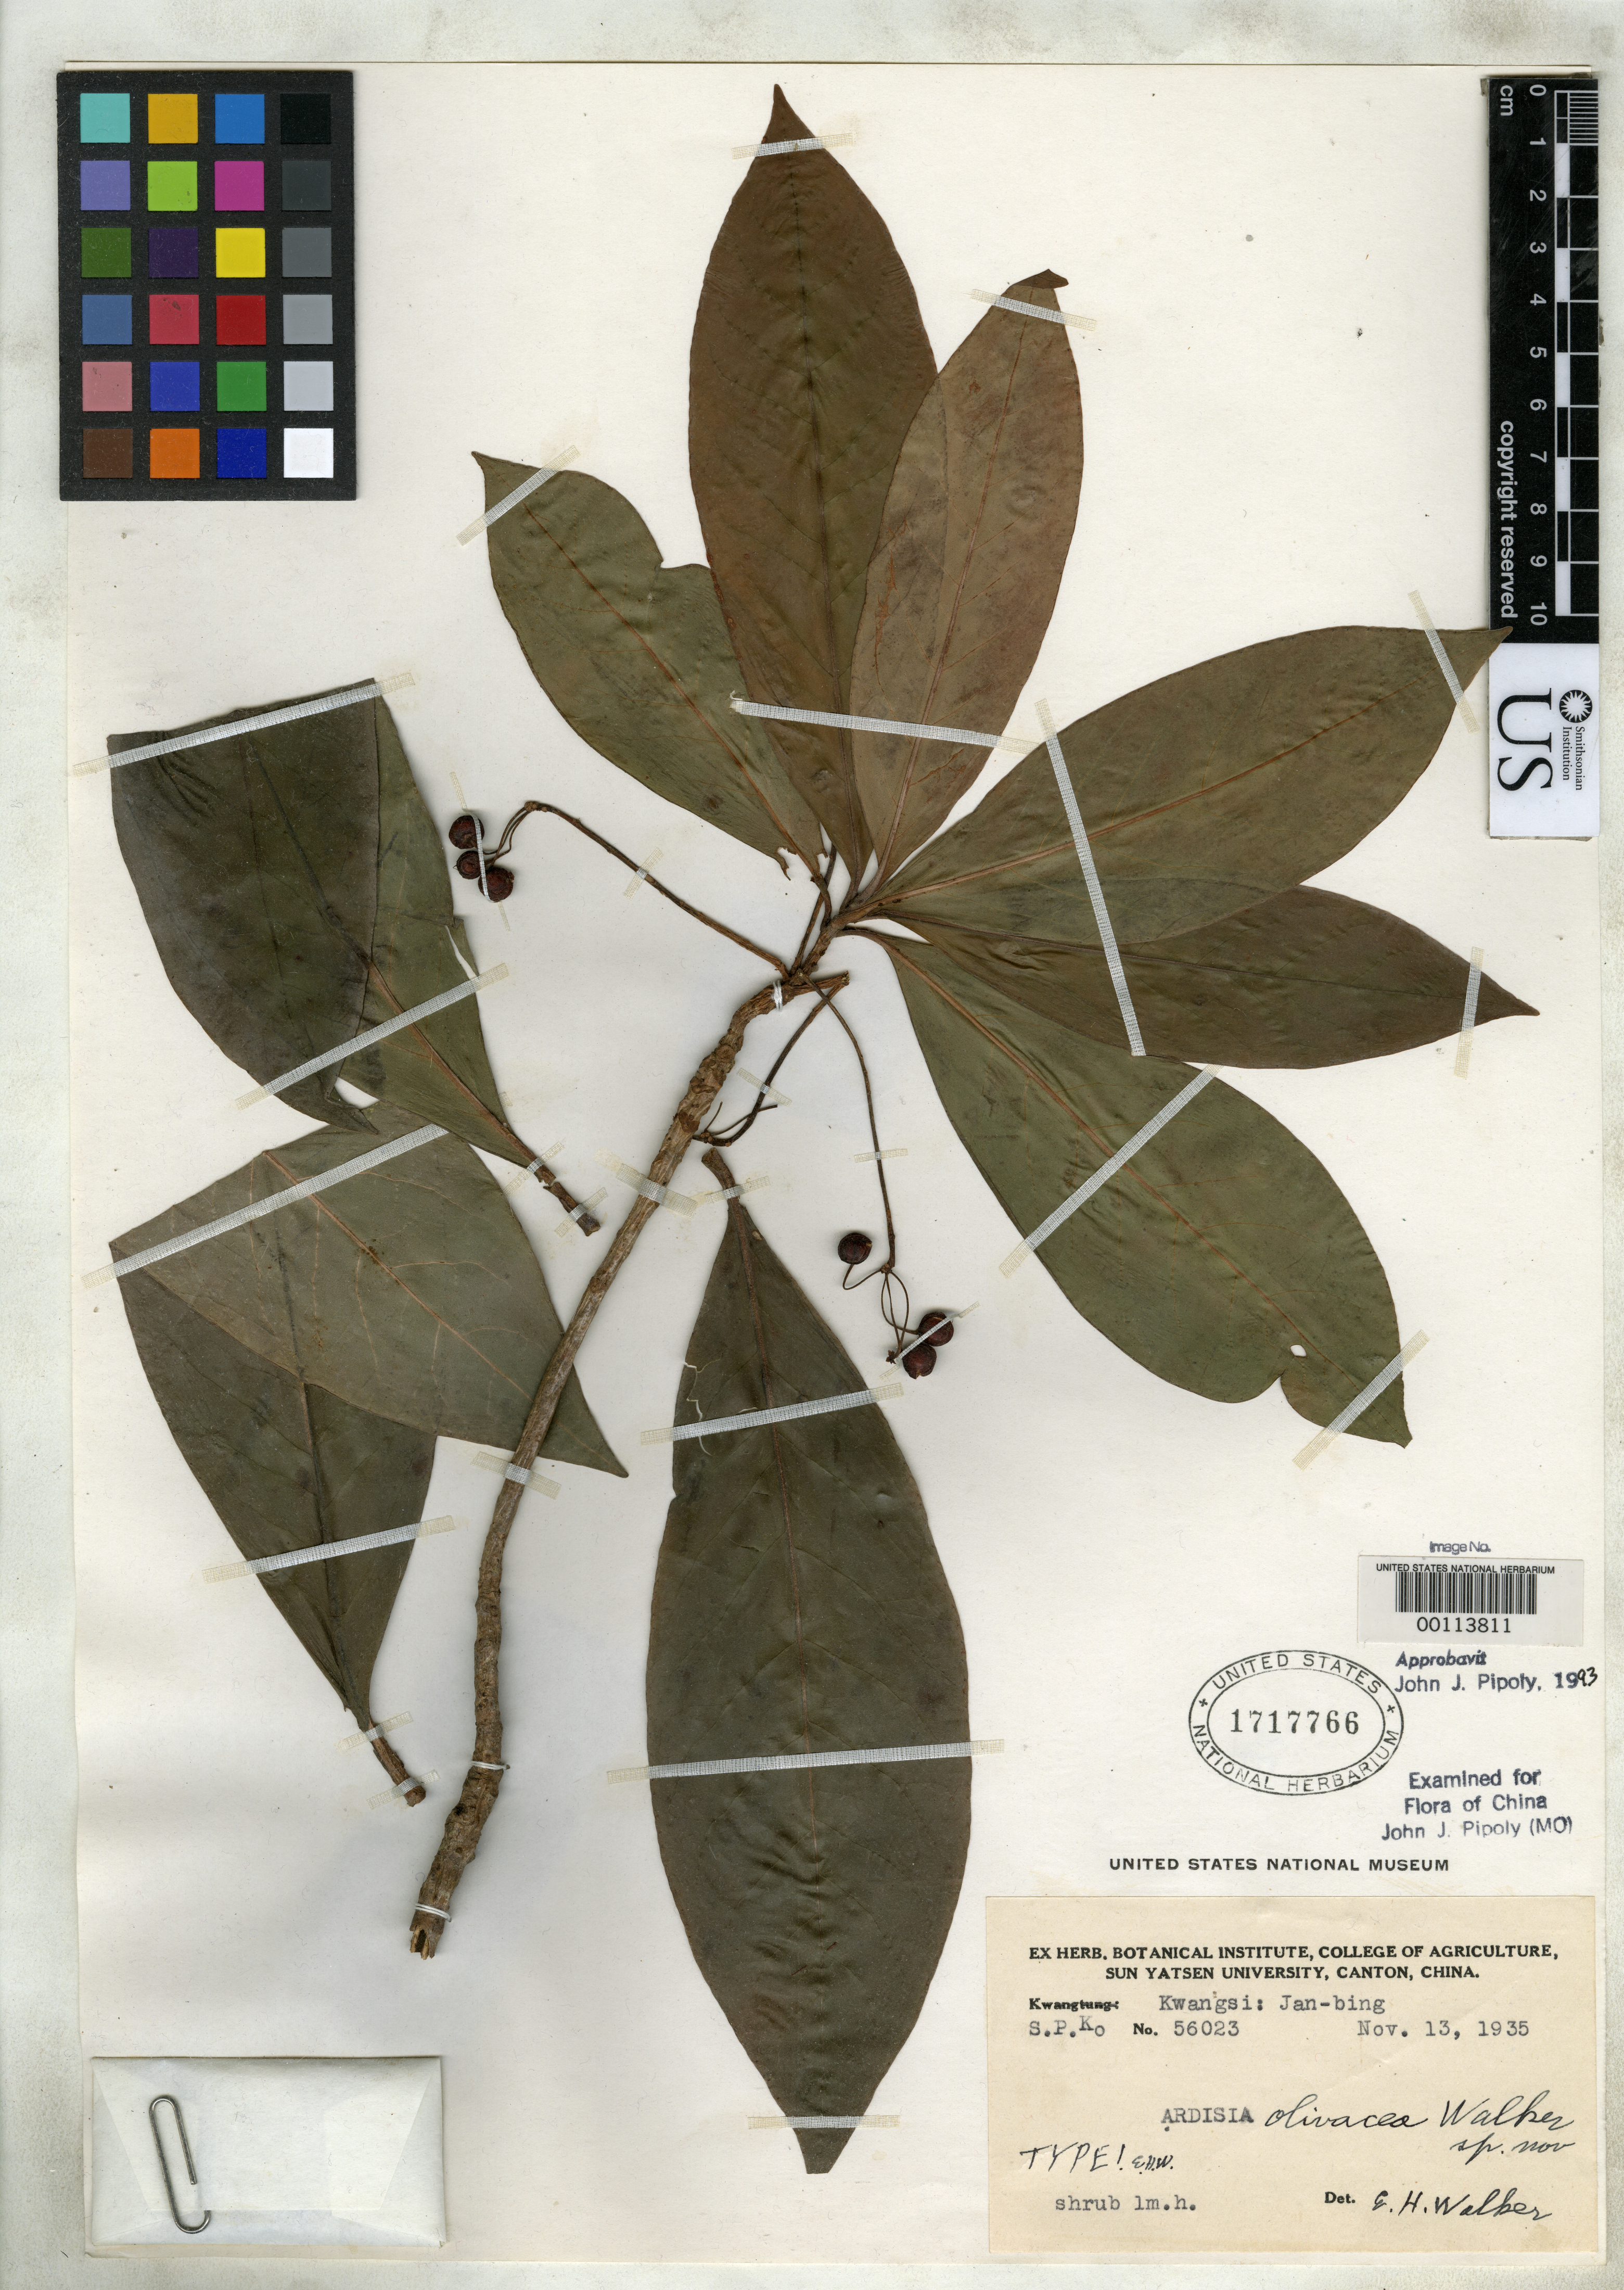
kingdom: Plantae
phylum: Tracheophyta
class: Magnoliopsida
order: Ericales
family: Primulaceae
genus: Ardisia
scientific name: Ardisia olivacea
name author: E. Walker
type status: Holotype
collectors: S. P. Ko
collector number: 56023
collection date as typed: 13 Nov 1935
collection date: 1935-11-13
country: China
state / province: Guangxi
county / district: Chan Pien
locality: Kwangsi: Jan-bing, Chan Pien District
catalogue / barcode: US 1717766